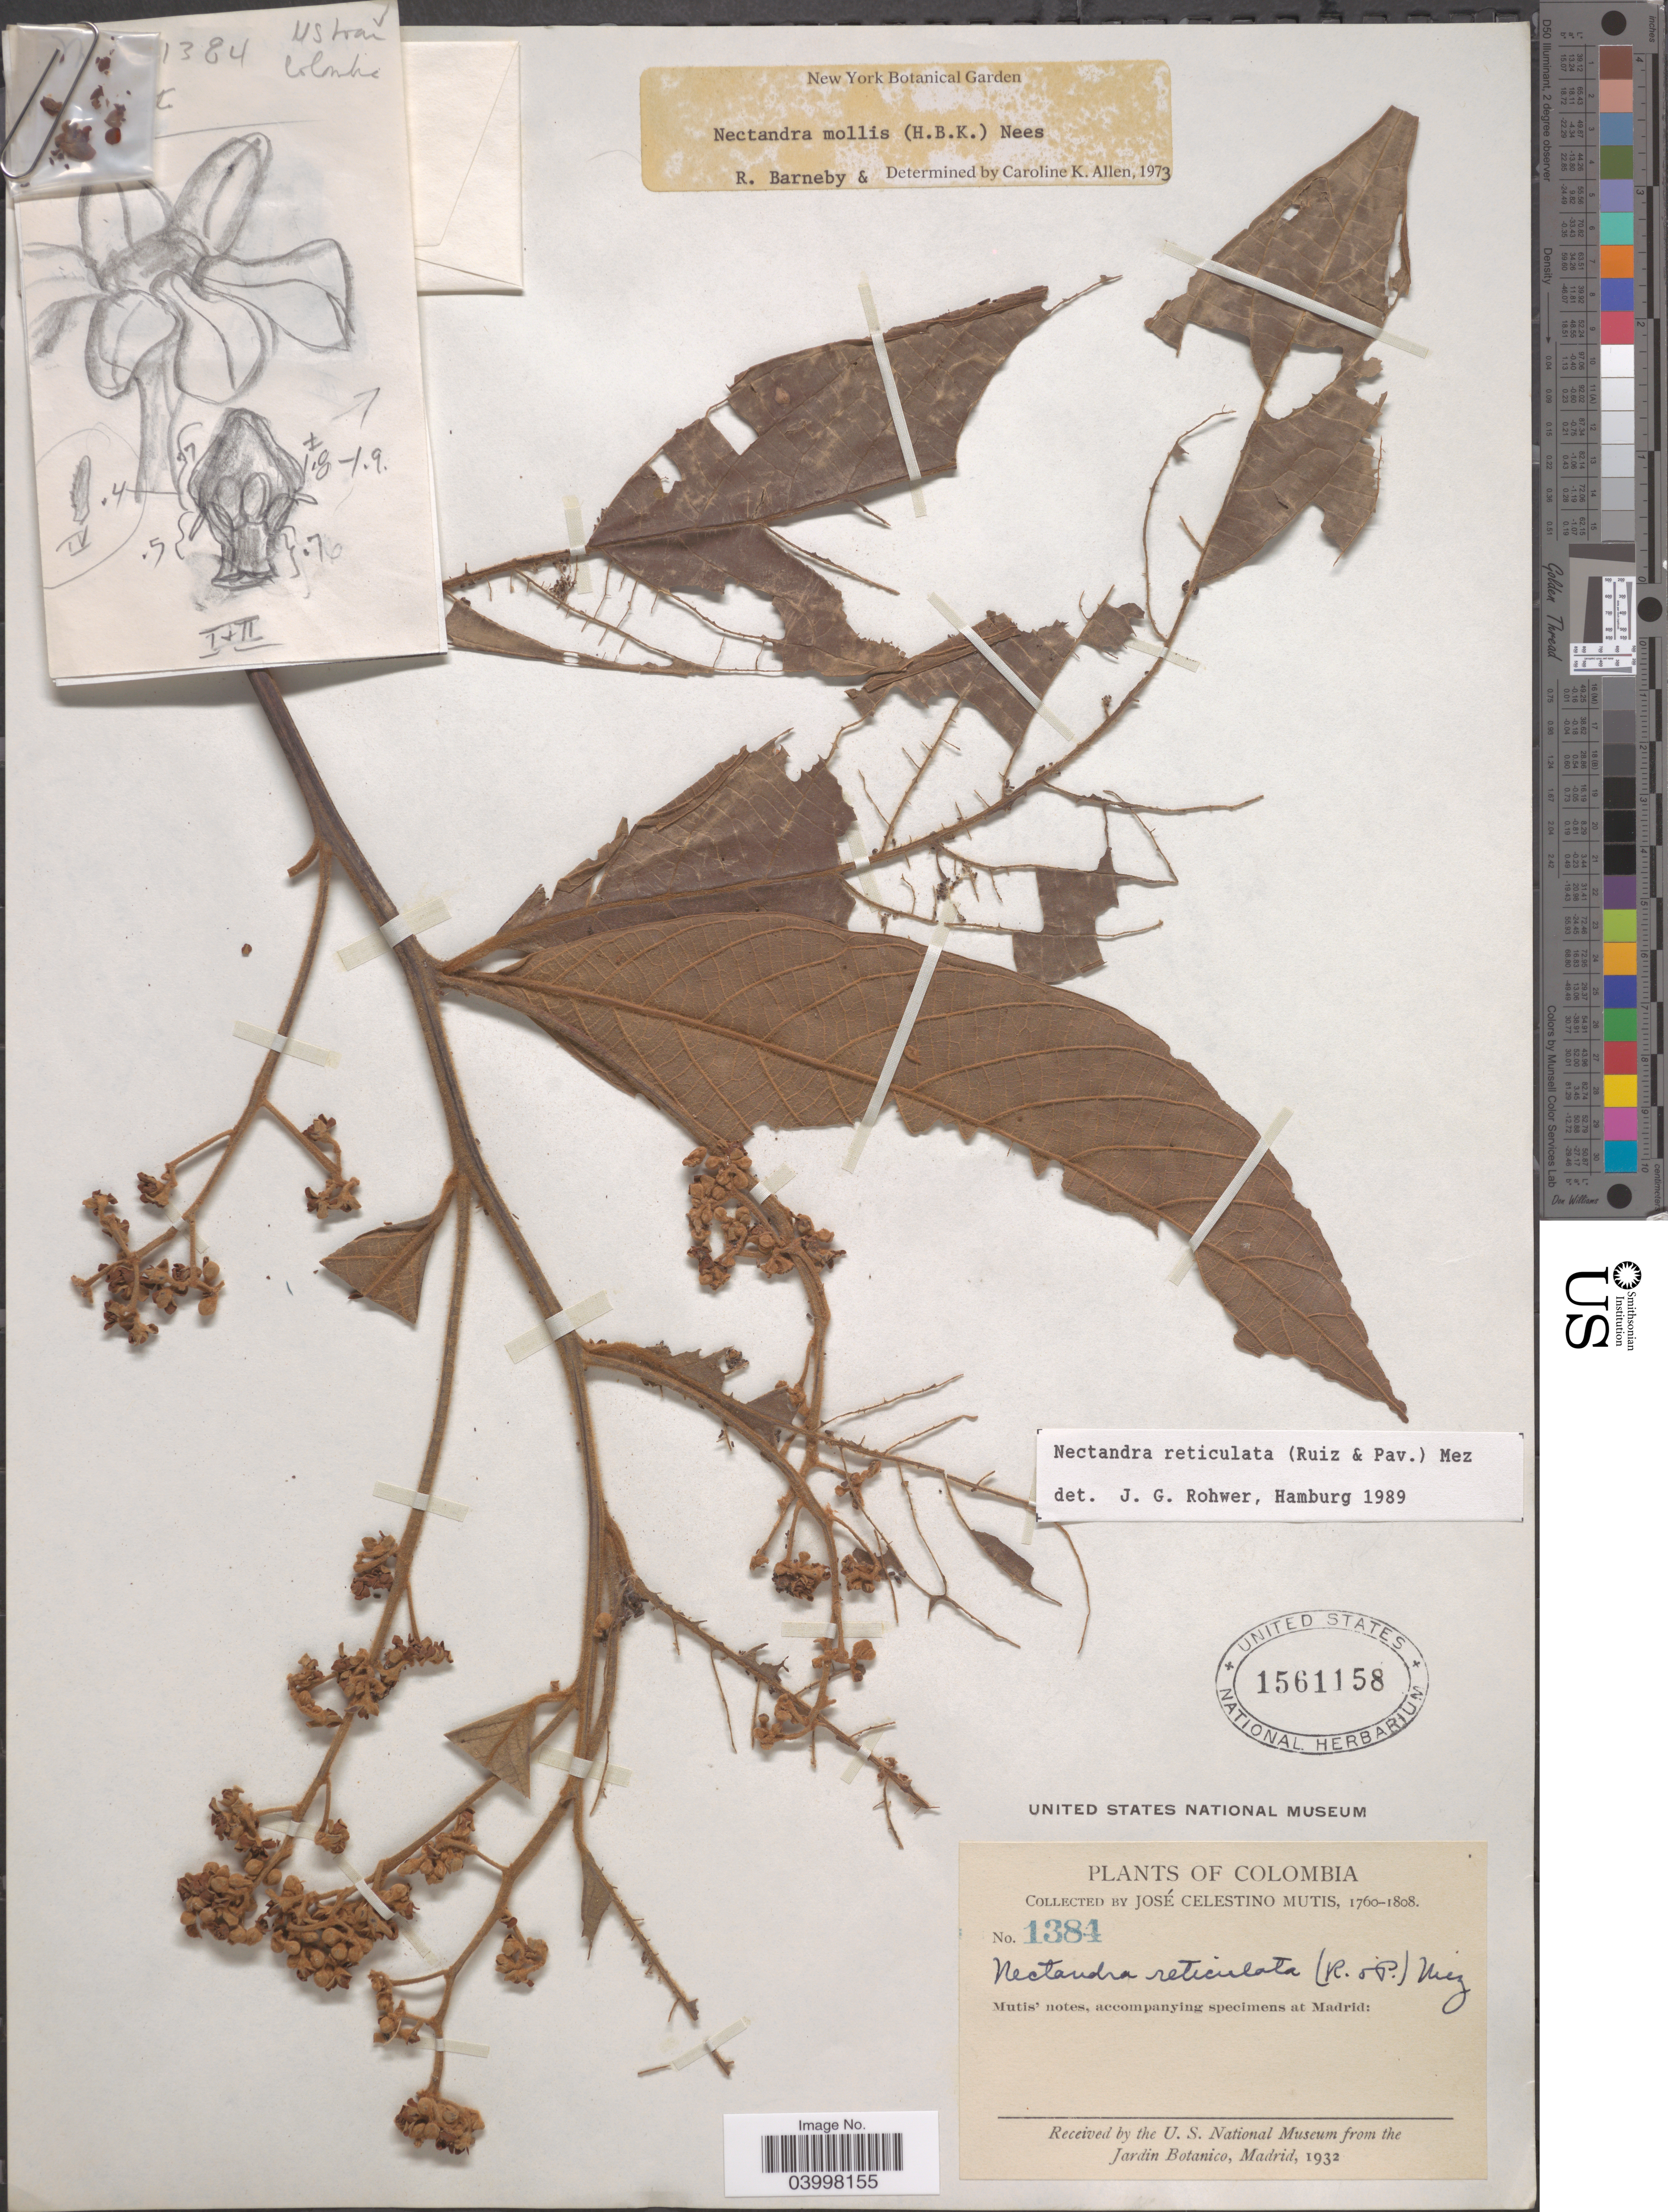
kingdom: Plantae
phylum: Tracheophyta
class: Magnoliopsida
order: Laurales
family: Lauraceae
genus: Nectandra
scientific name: Nectandra reticulata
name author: (Ruiz & Pav.) Mez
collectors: J. C. B. Mutis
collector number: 1384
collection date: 1760/1808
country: Colombia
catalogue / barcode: US 1561158